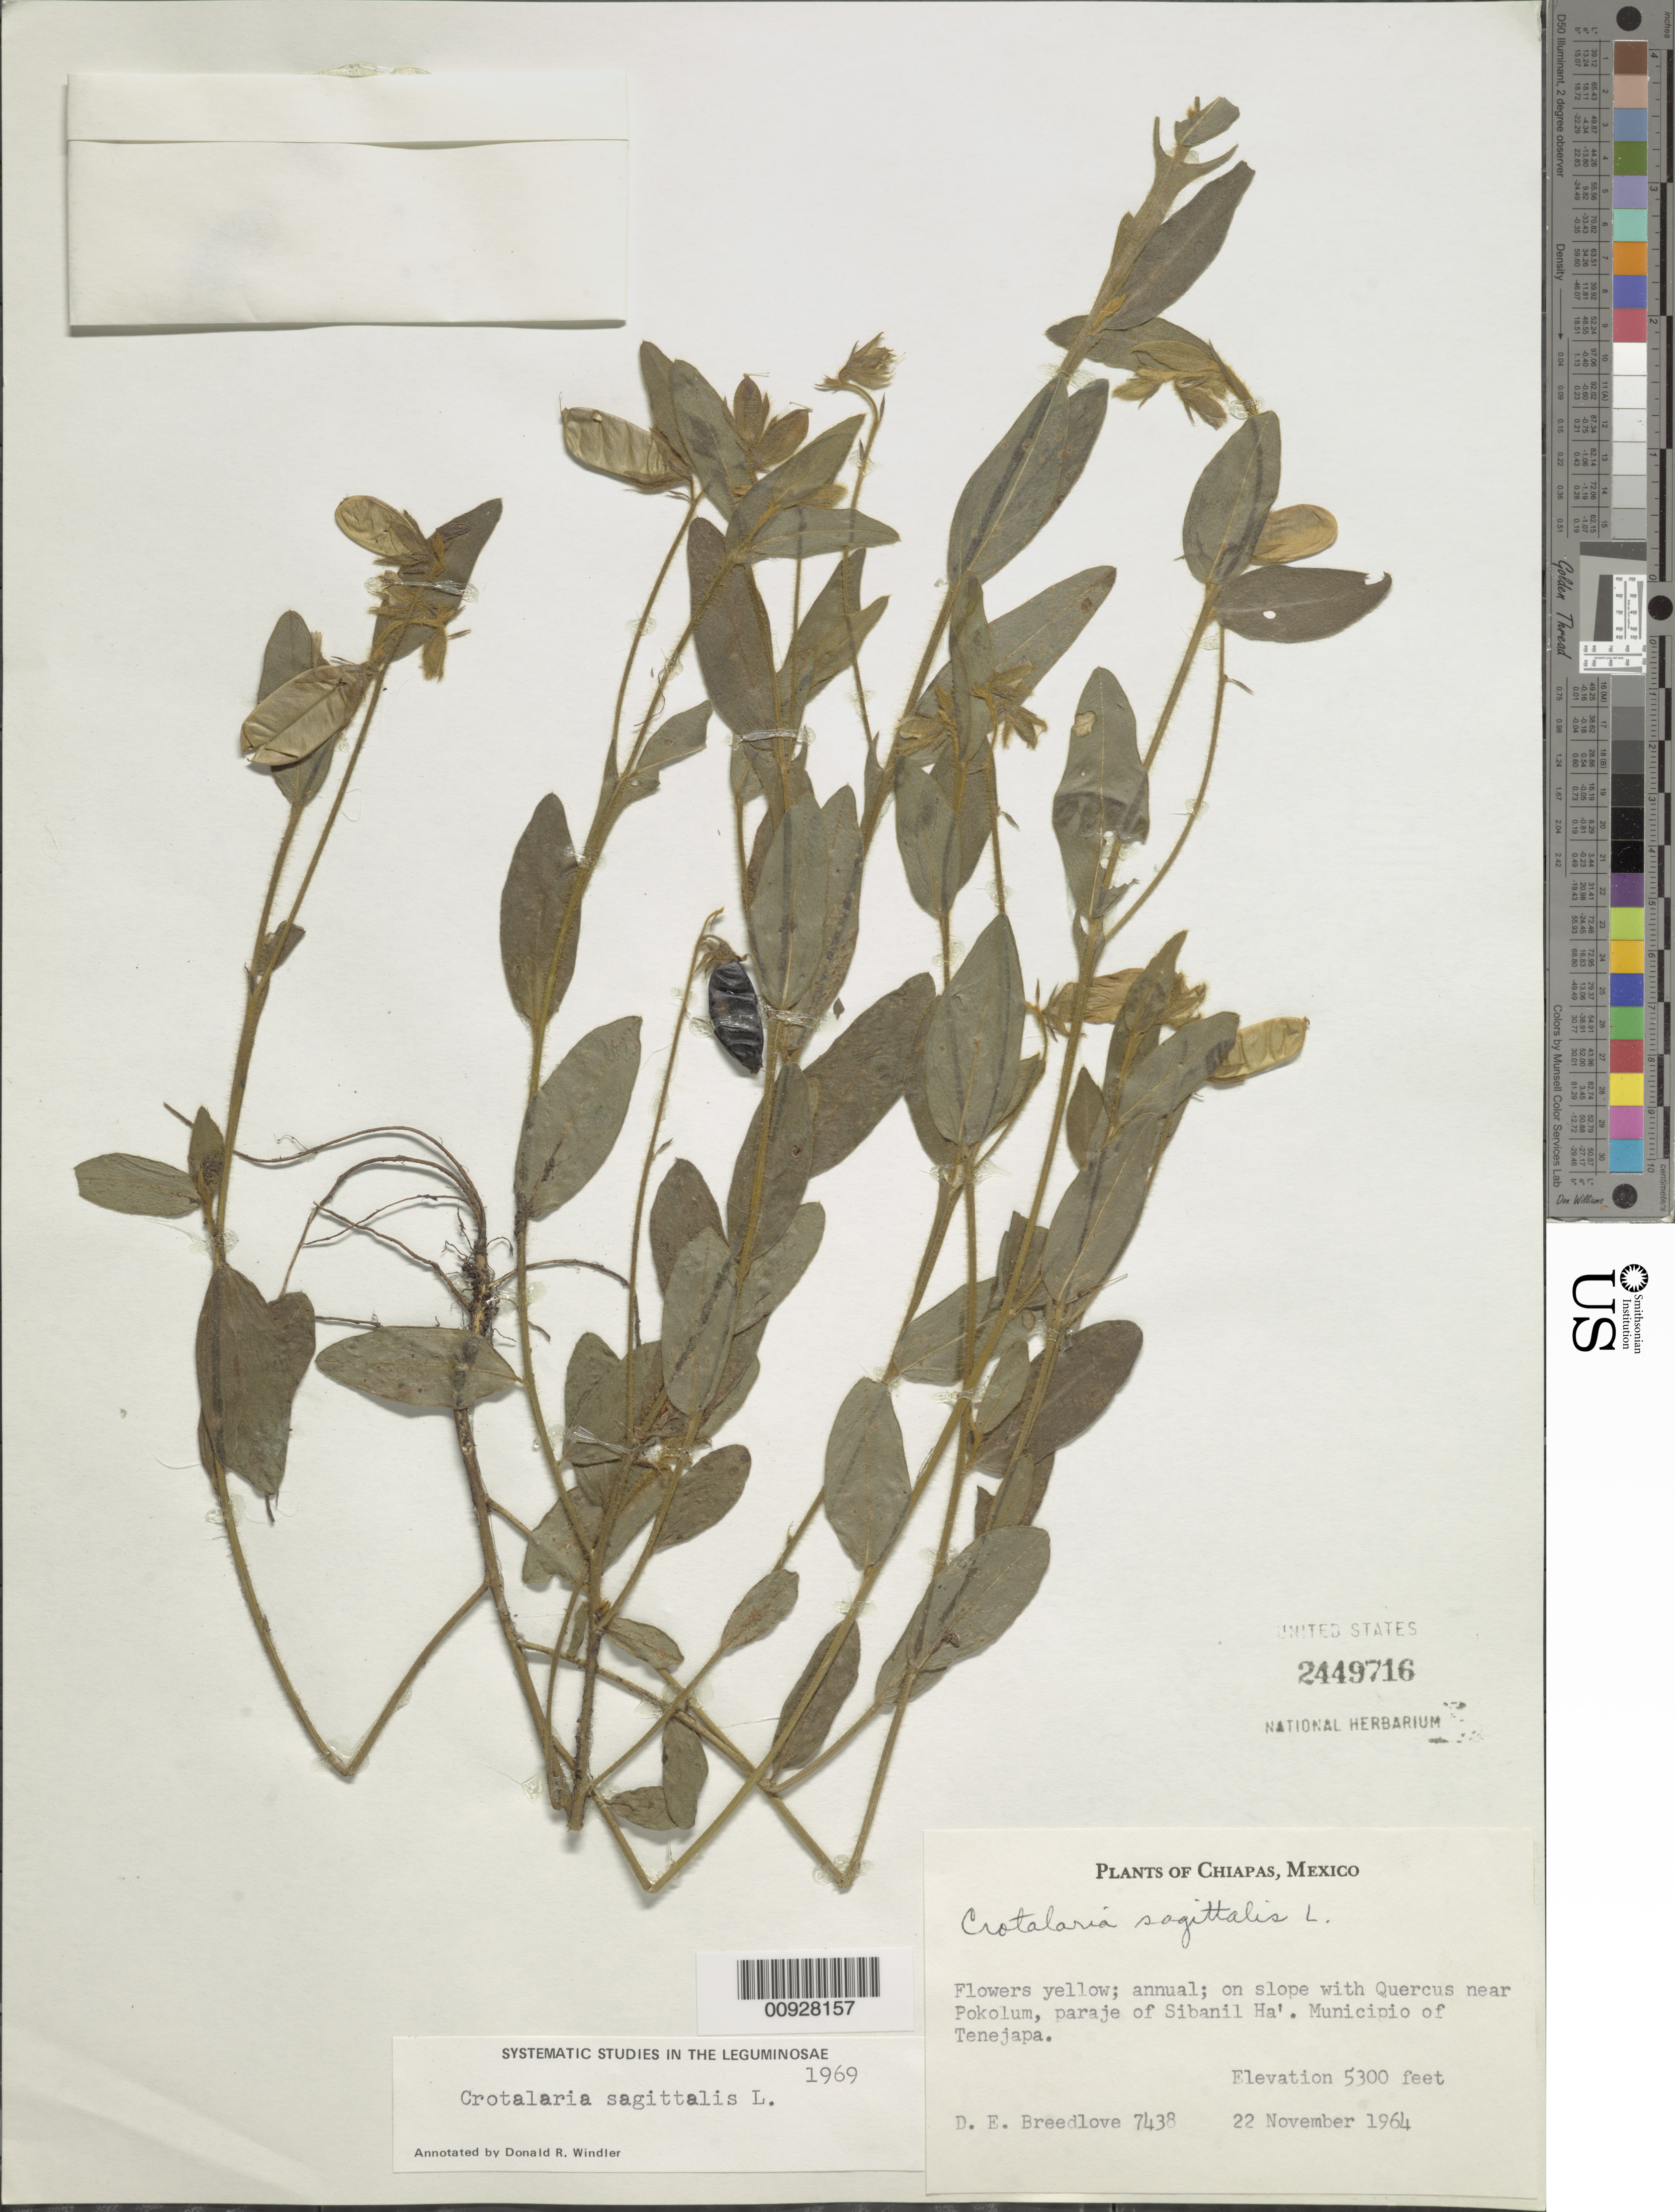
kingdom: Plantae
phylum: Tracheophyta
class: Magnoliopsida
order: Fabales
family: Fabaceae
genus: Crotalaria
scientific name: Crotalaria sagittalis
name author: L.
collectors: D. E. Breedlove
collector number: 7438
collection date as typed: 22 Nov 1964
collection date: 1964-11-22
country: Mexico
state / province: Chiapas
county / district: Tenejapa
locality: Near Pokolum, paraje of Sibanil Ha'. Municipio of Tenejapa, Chiapas.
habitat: On slope with Quercus.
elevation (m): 1615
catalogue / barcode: US 2449716